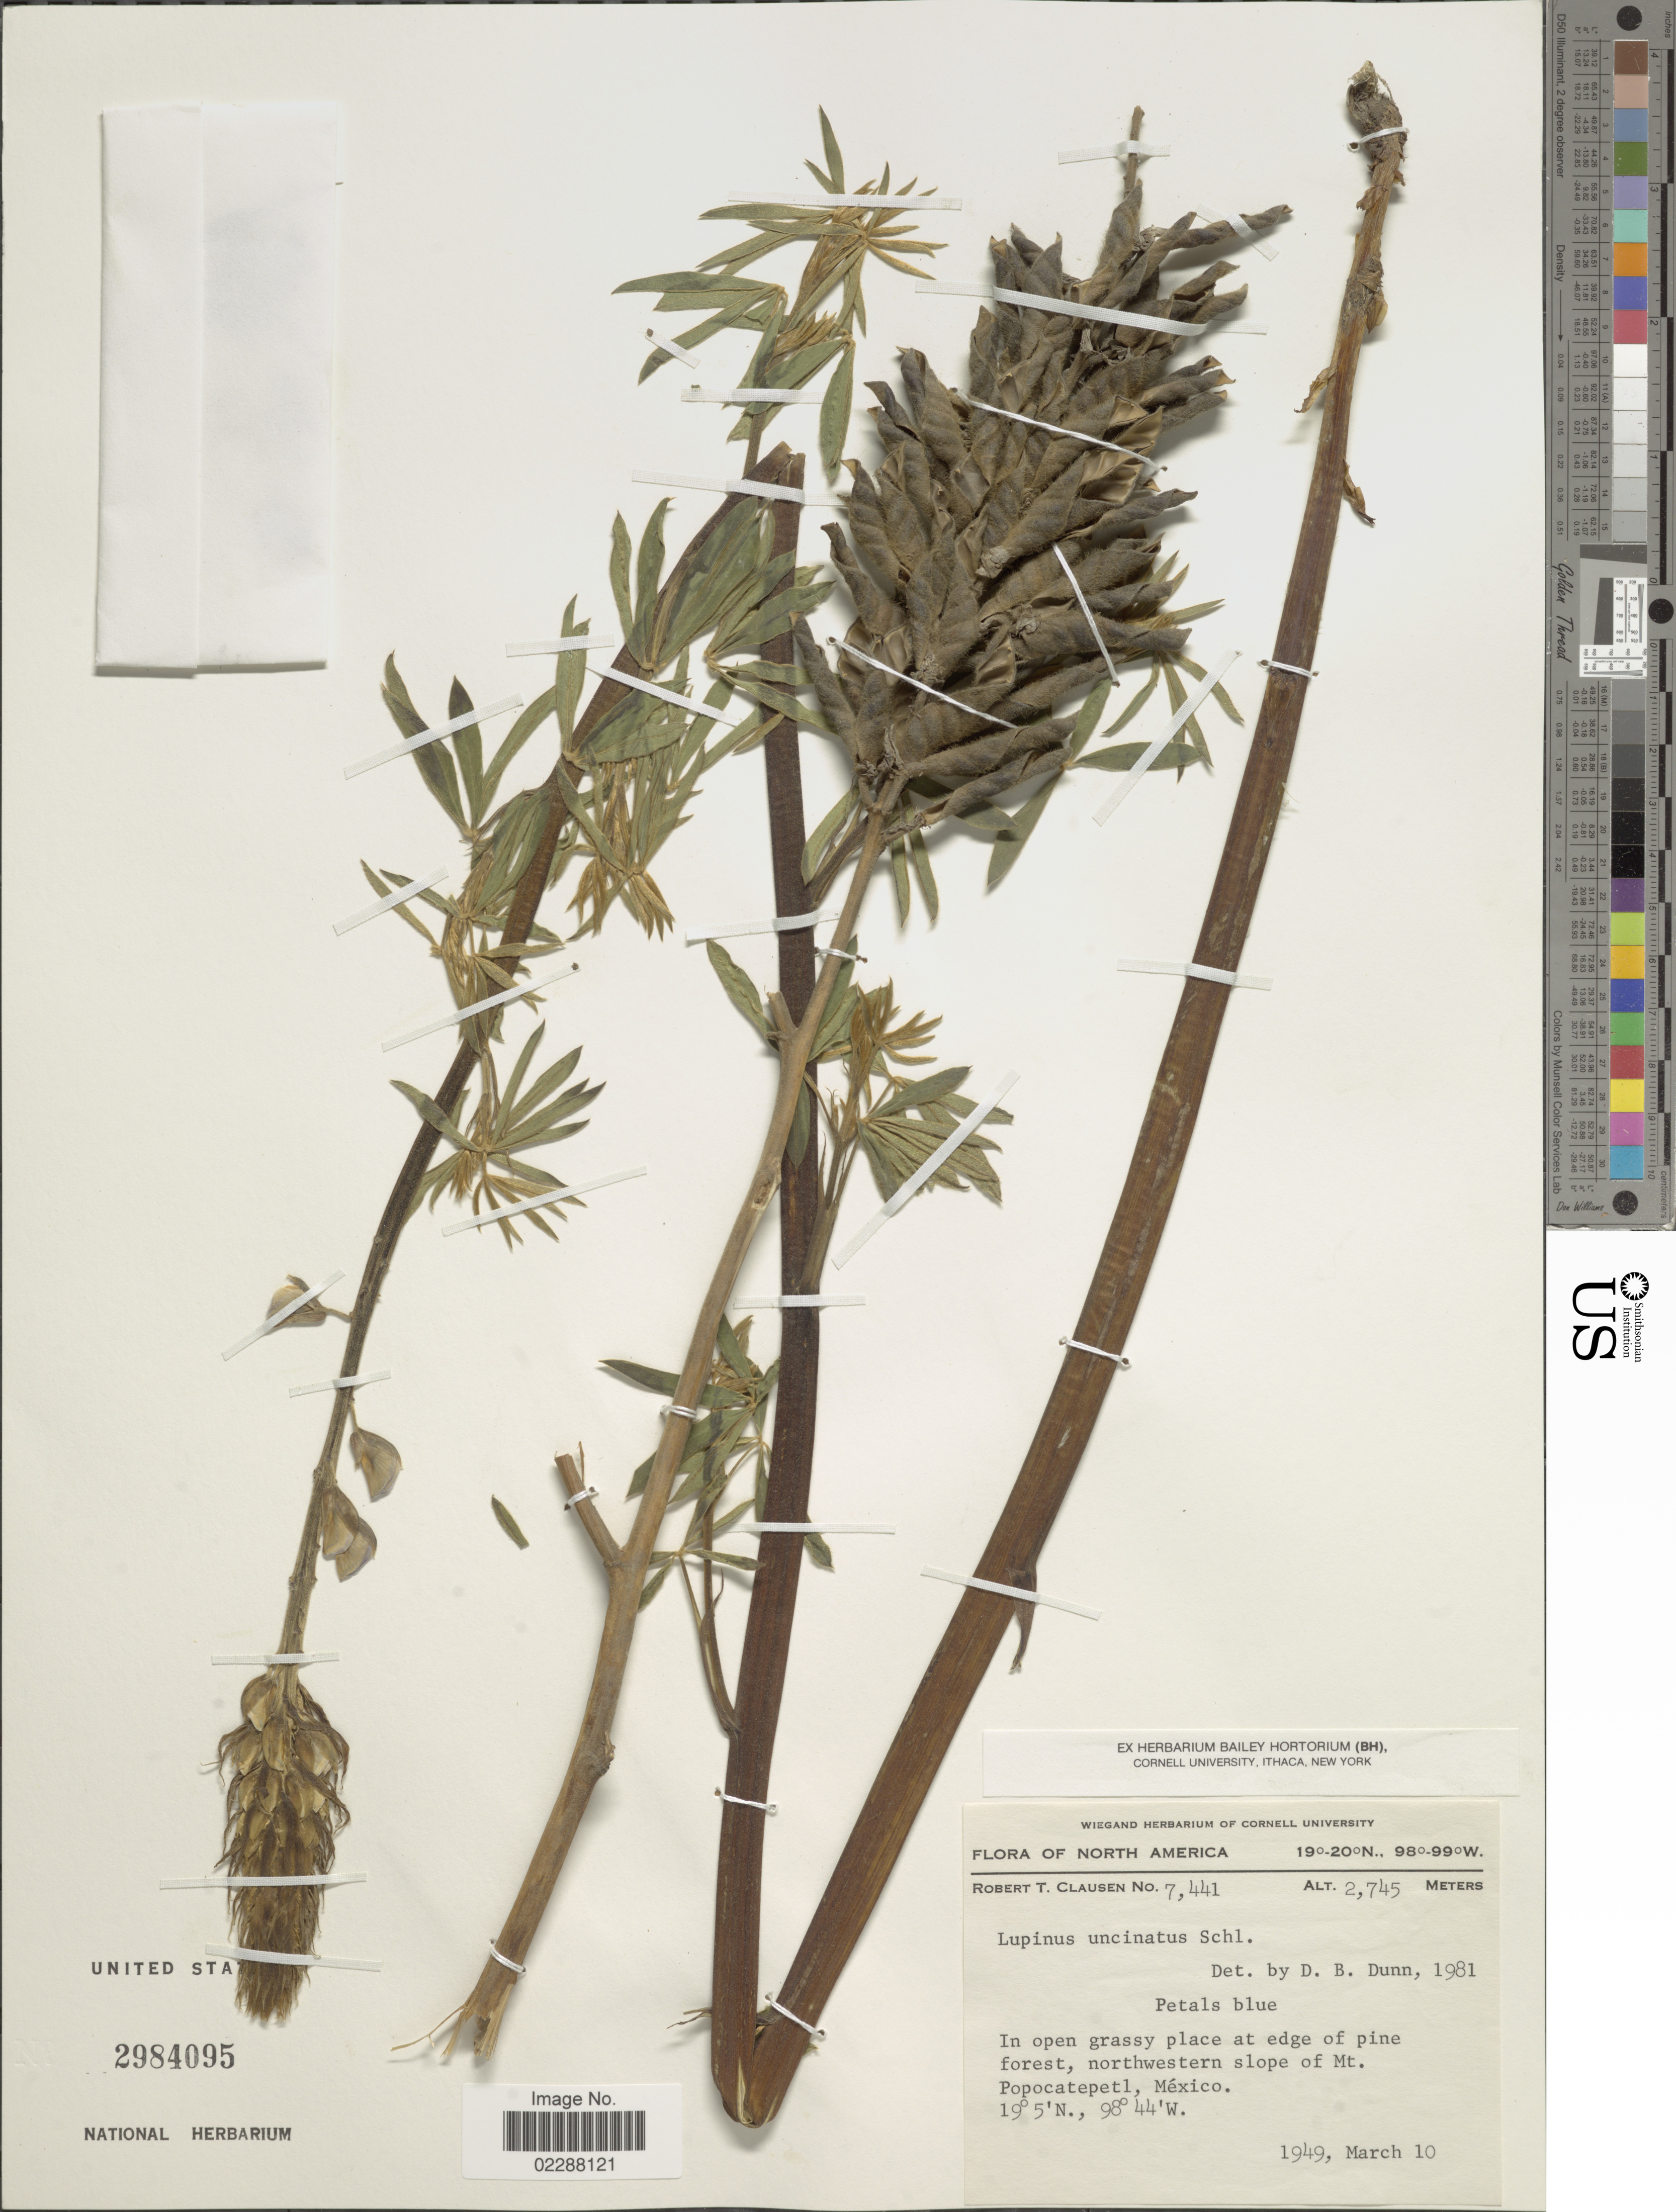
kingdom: Plantae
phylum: Tracheophyta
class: Magnoliopsida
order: Fabales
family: Fabaceae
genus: Lupinus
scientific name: Lupinus uncinatus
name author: Schltdl.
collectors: R. T. Clausen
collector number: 7441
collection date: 1949-03-10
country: Mexico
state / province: México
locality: northwestern slope of Mt. Popocatepetl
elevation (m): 2745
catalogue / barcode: US 2984095